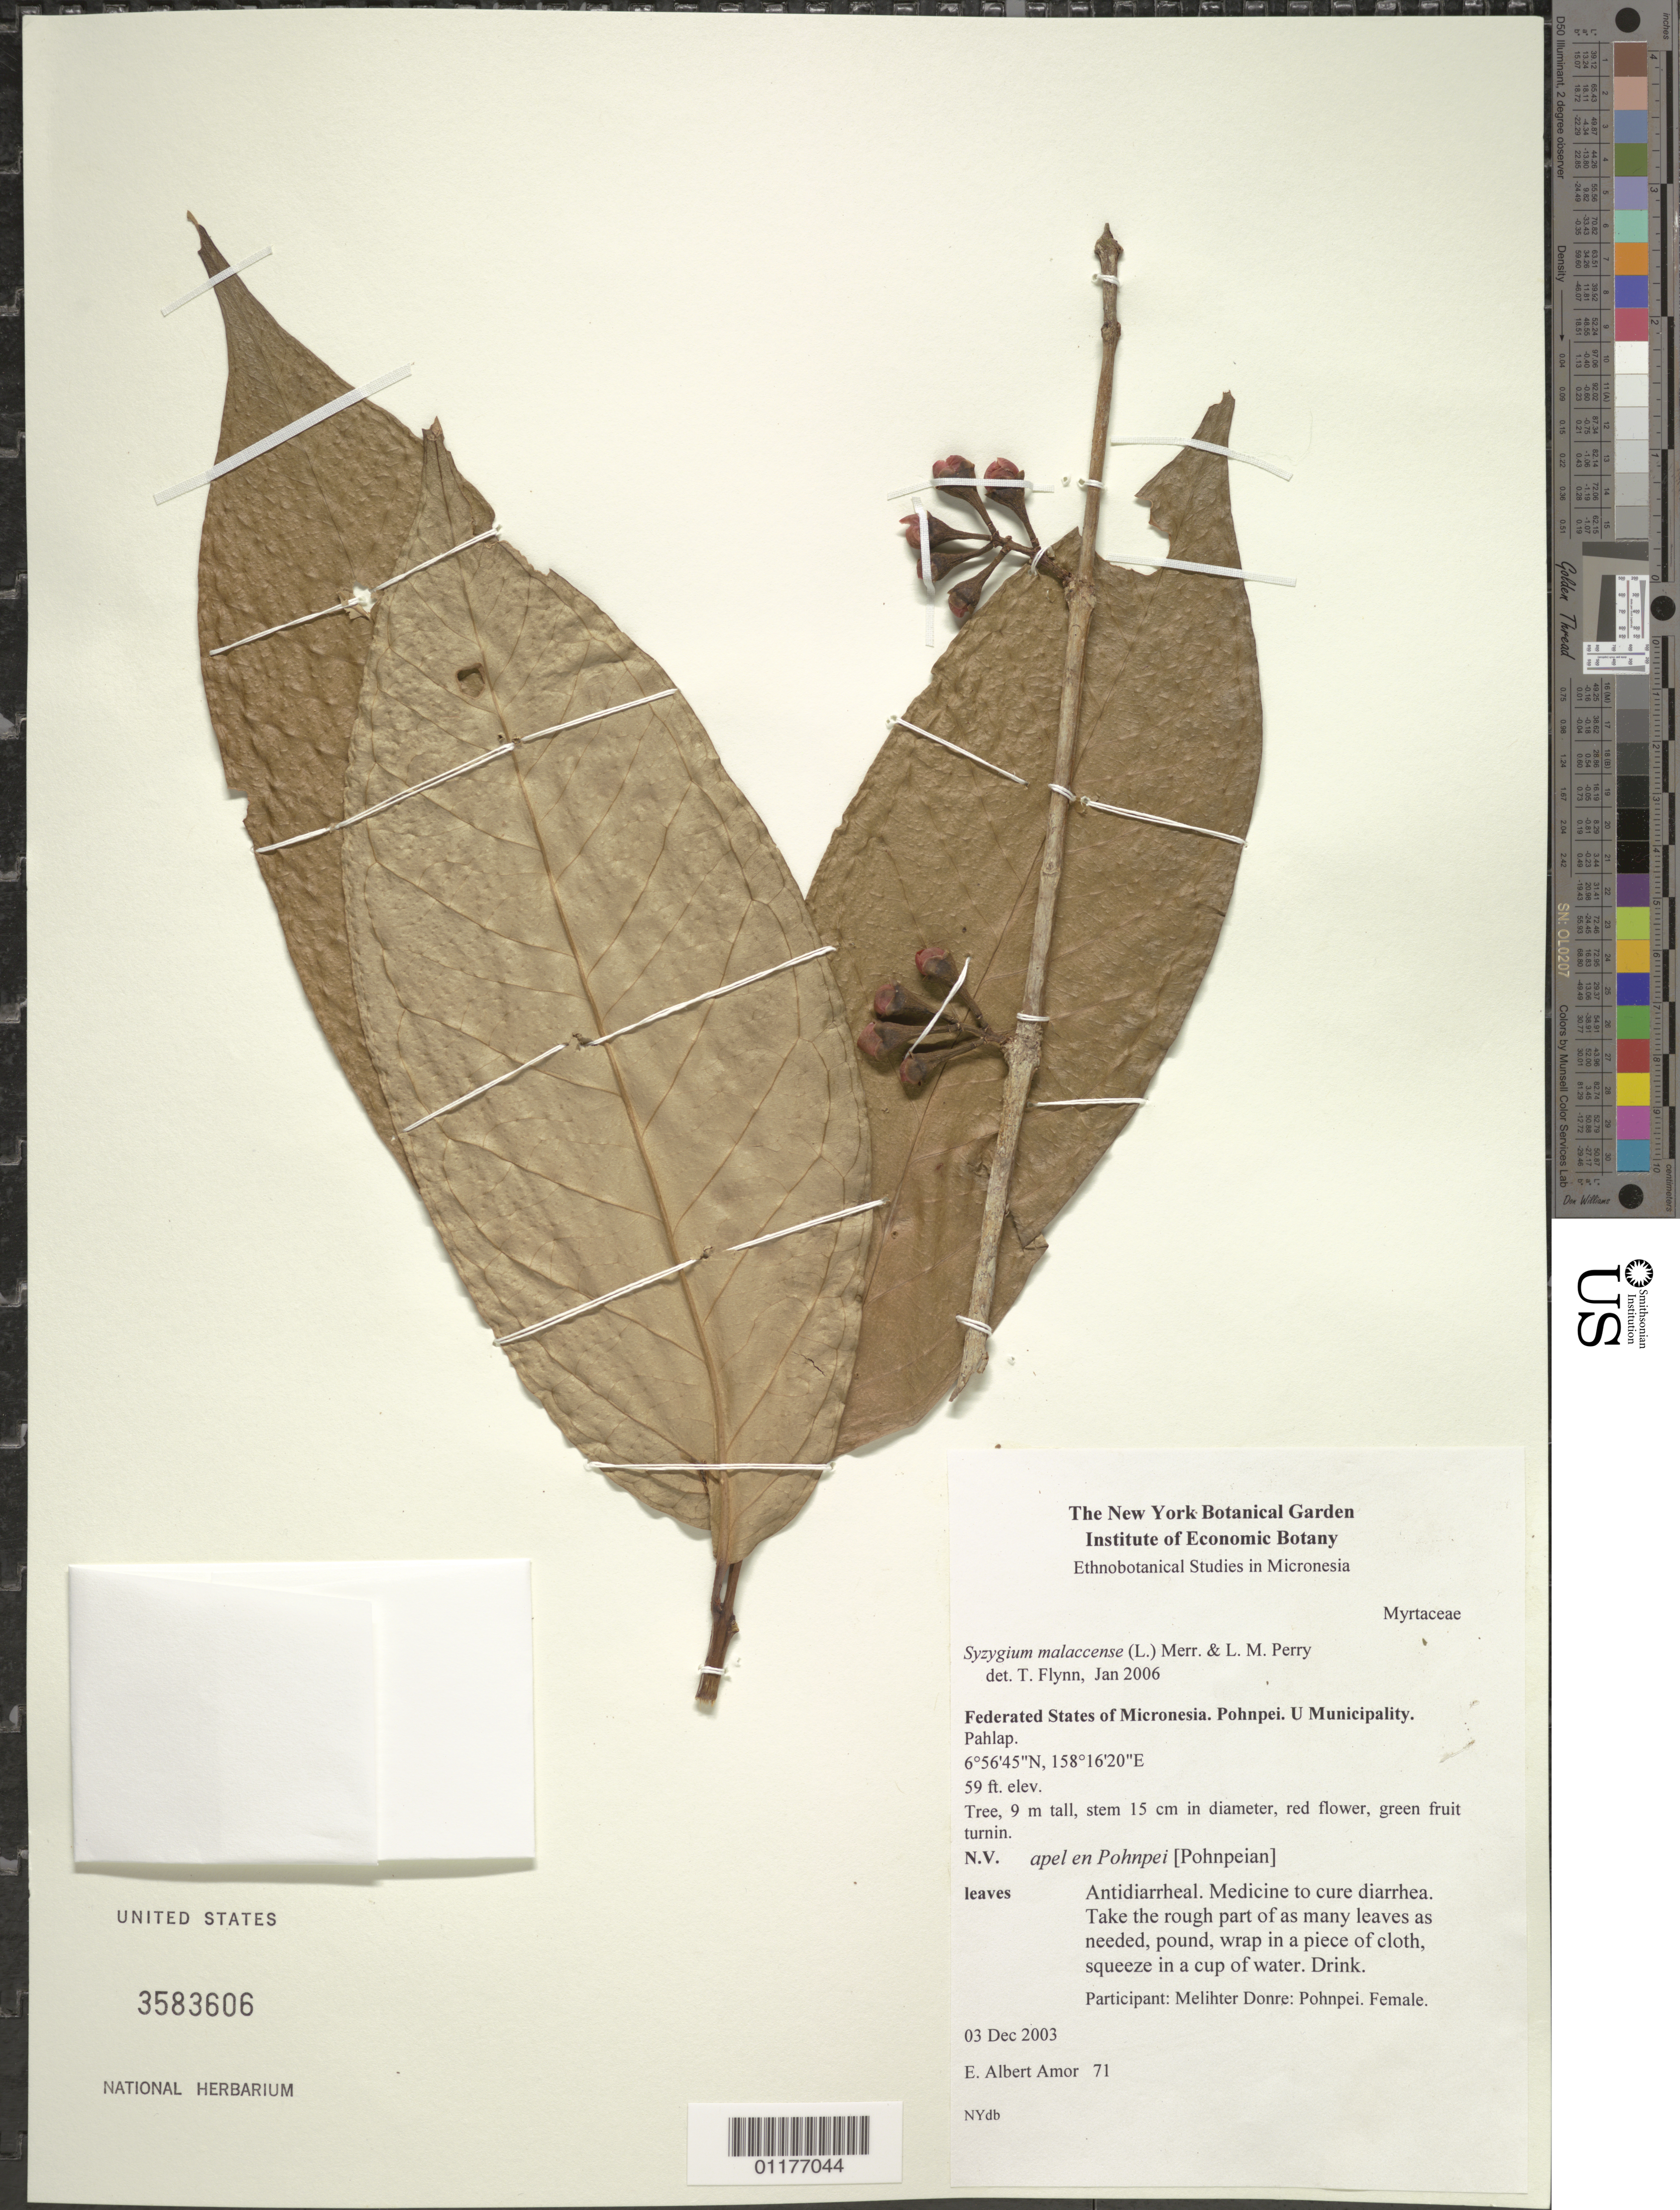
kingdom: Plantae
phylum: Tracheophyta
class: Magnoliopsida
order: Myrtales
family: Myrtaceae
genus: Syzygium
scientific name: Syzygium malaccense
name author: (L.) Merr. & L.M. Perry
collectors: E. A. Amor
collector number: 71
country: Micronesia, Federated States of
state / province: Pohnpei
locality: Pahlap.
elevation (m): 18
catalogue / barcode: US 3583606